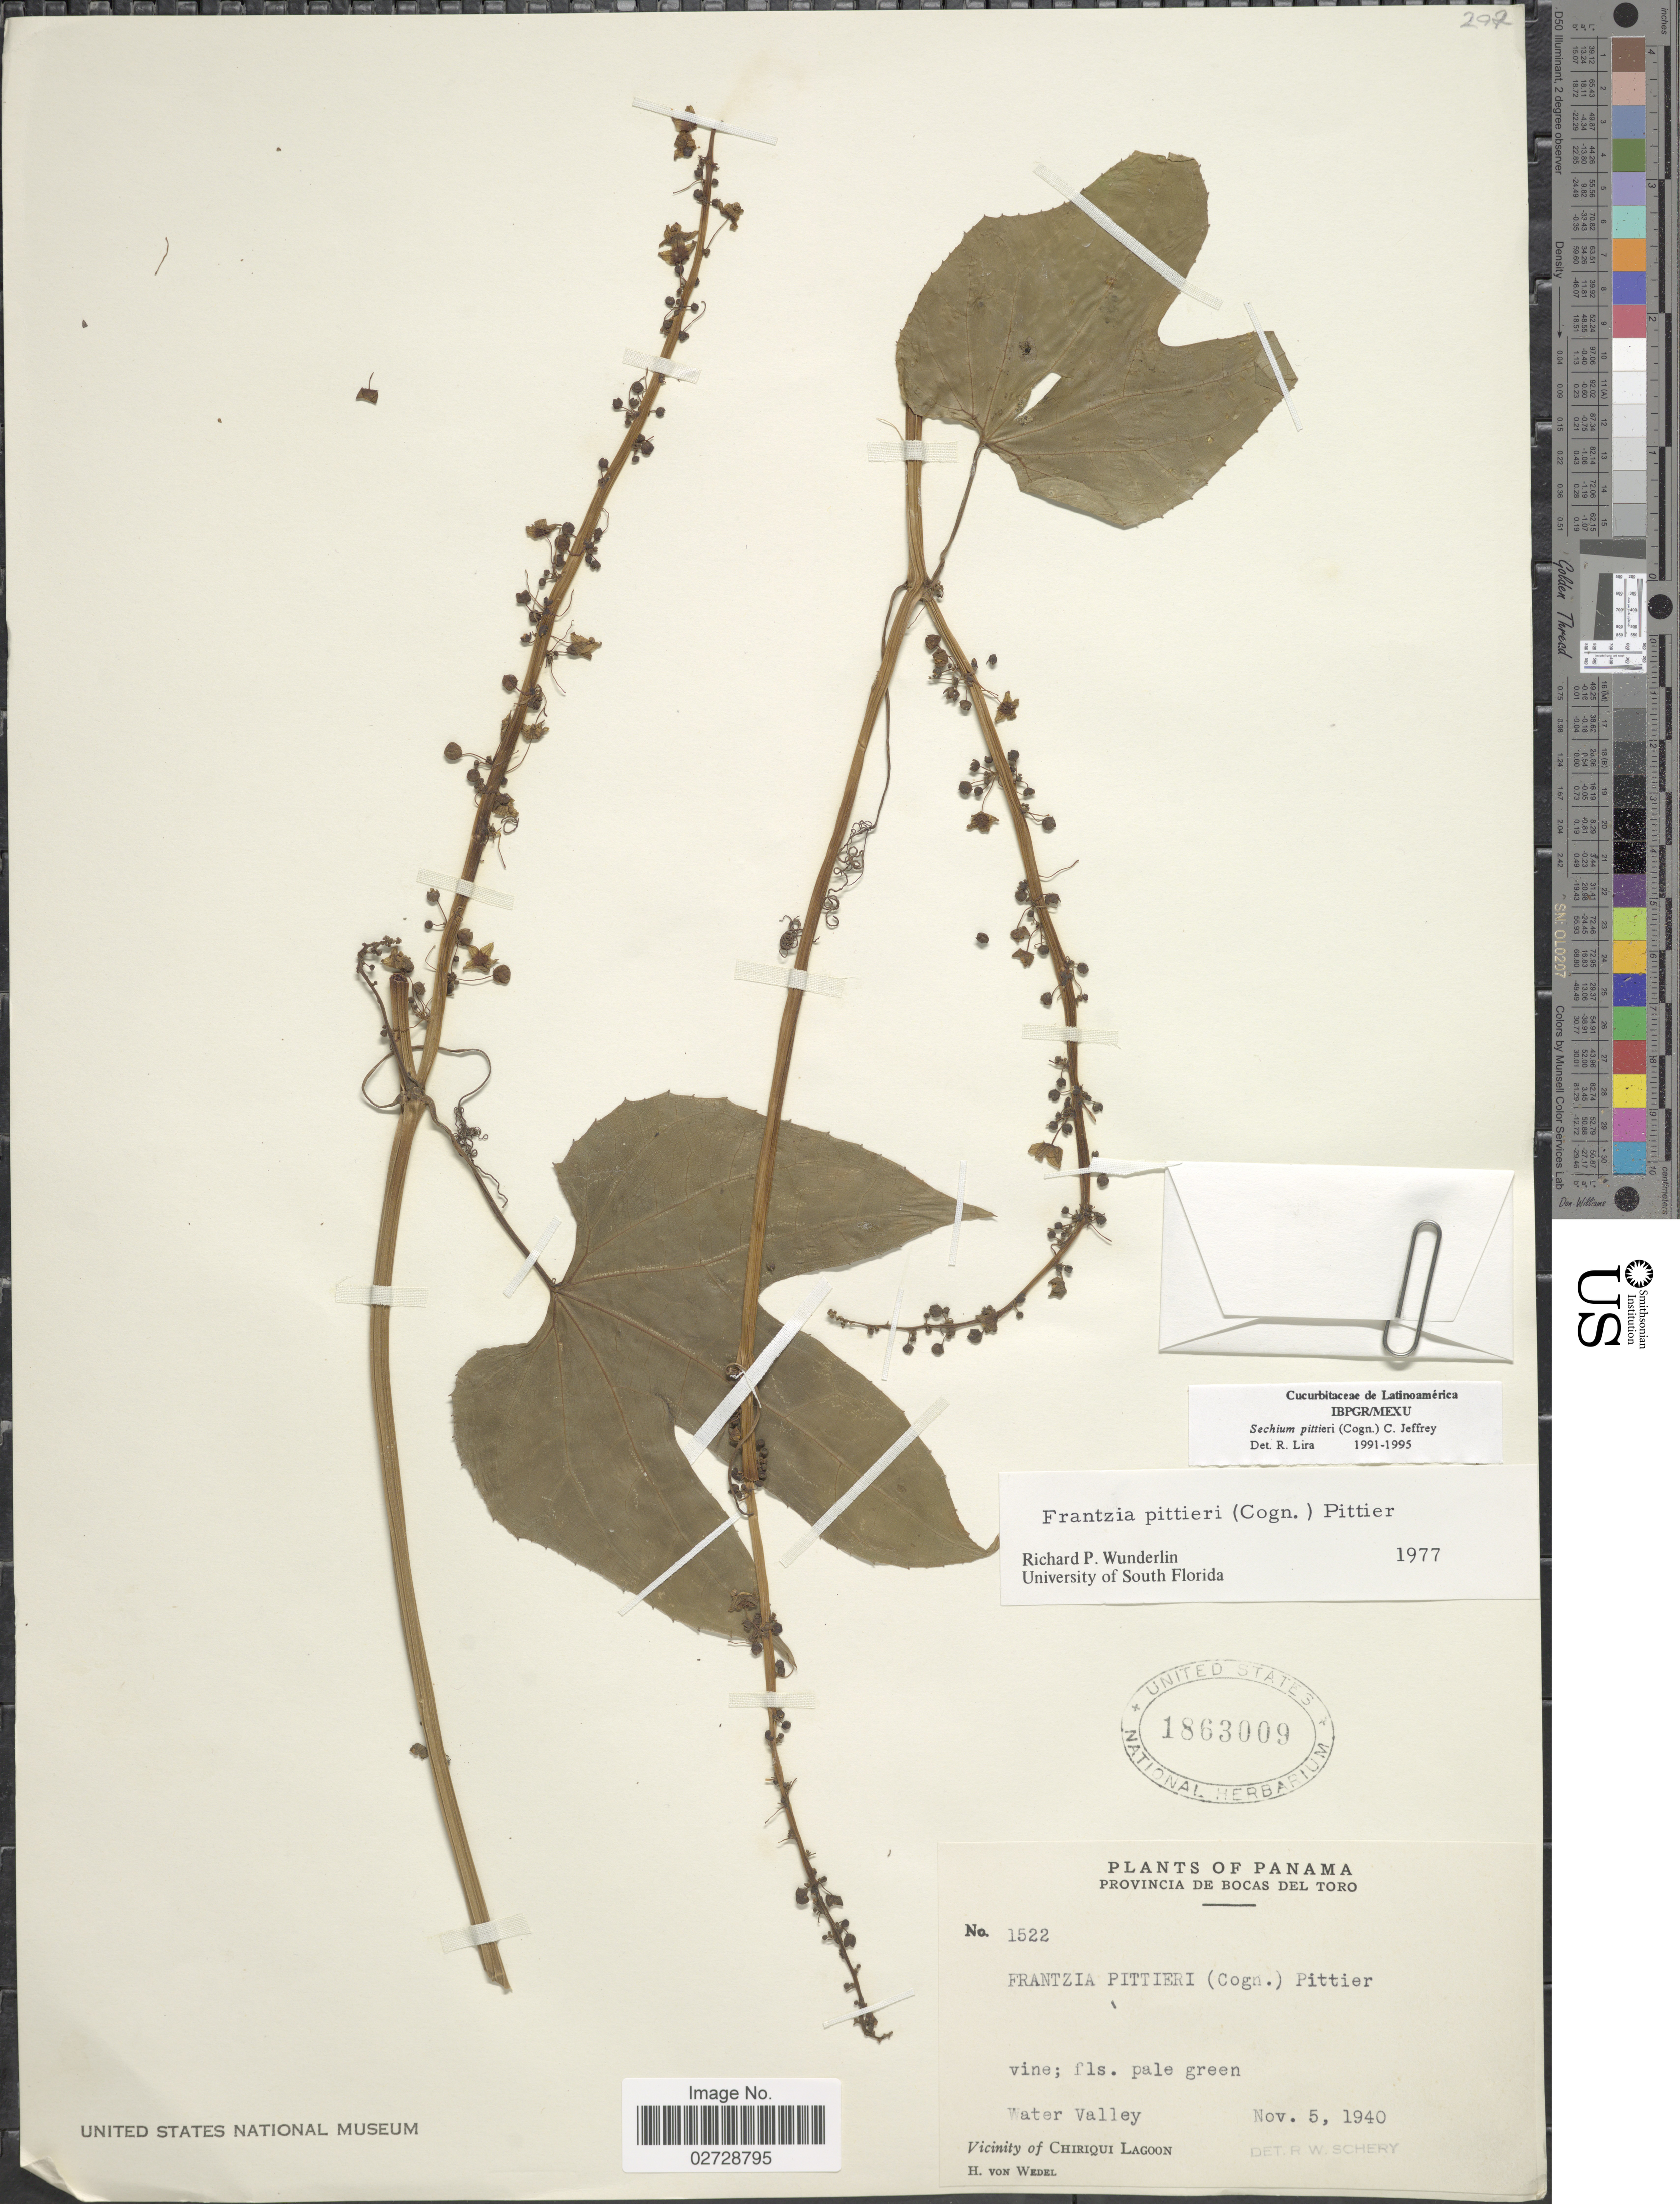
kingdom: Plantae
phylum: Tracheophyta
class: Magnoliopsida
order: Cucurbitales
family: Cucurbitaceae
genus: Sechium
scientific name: Sechium pittieri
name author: (Cogn.) C. Jeffrey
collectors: H. von Wedel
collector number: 1522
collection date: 1940-11-05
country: Panama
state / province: Bocas del Toro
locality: Water Valley. Vicinity of Chiriqui Lagoon.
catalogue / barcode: US 1863009